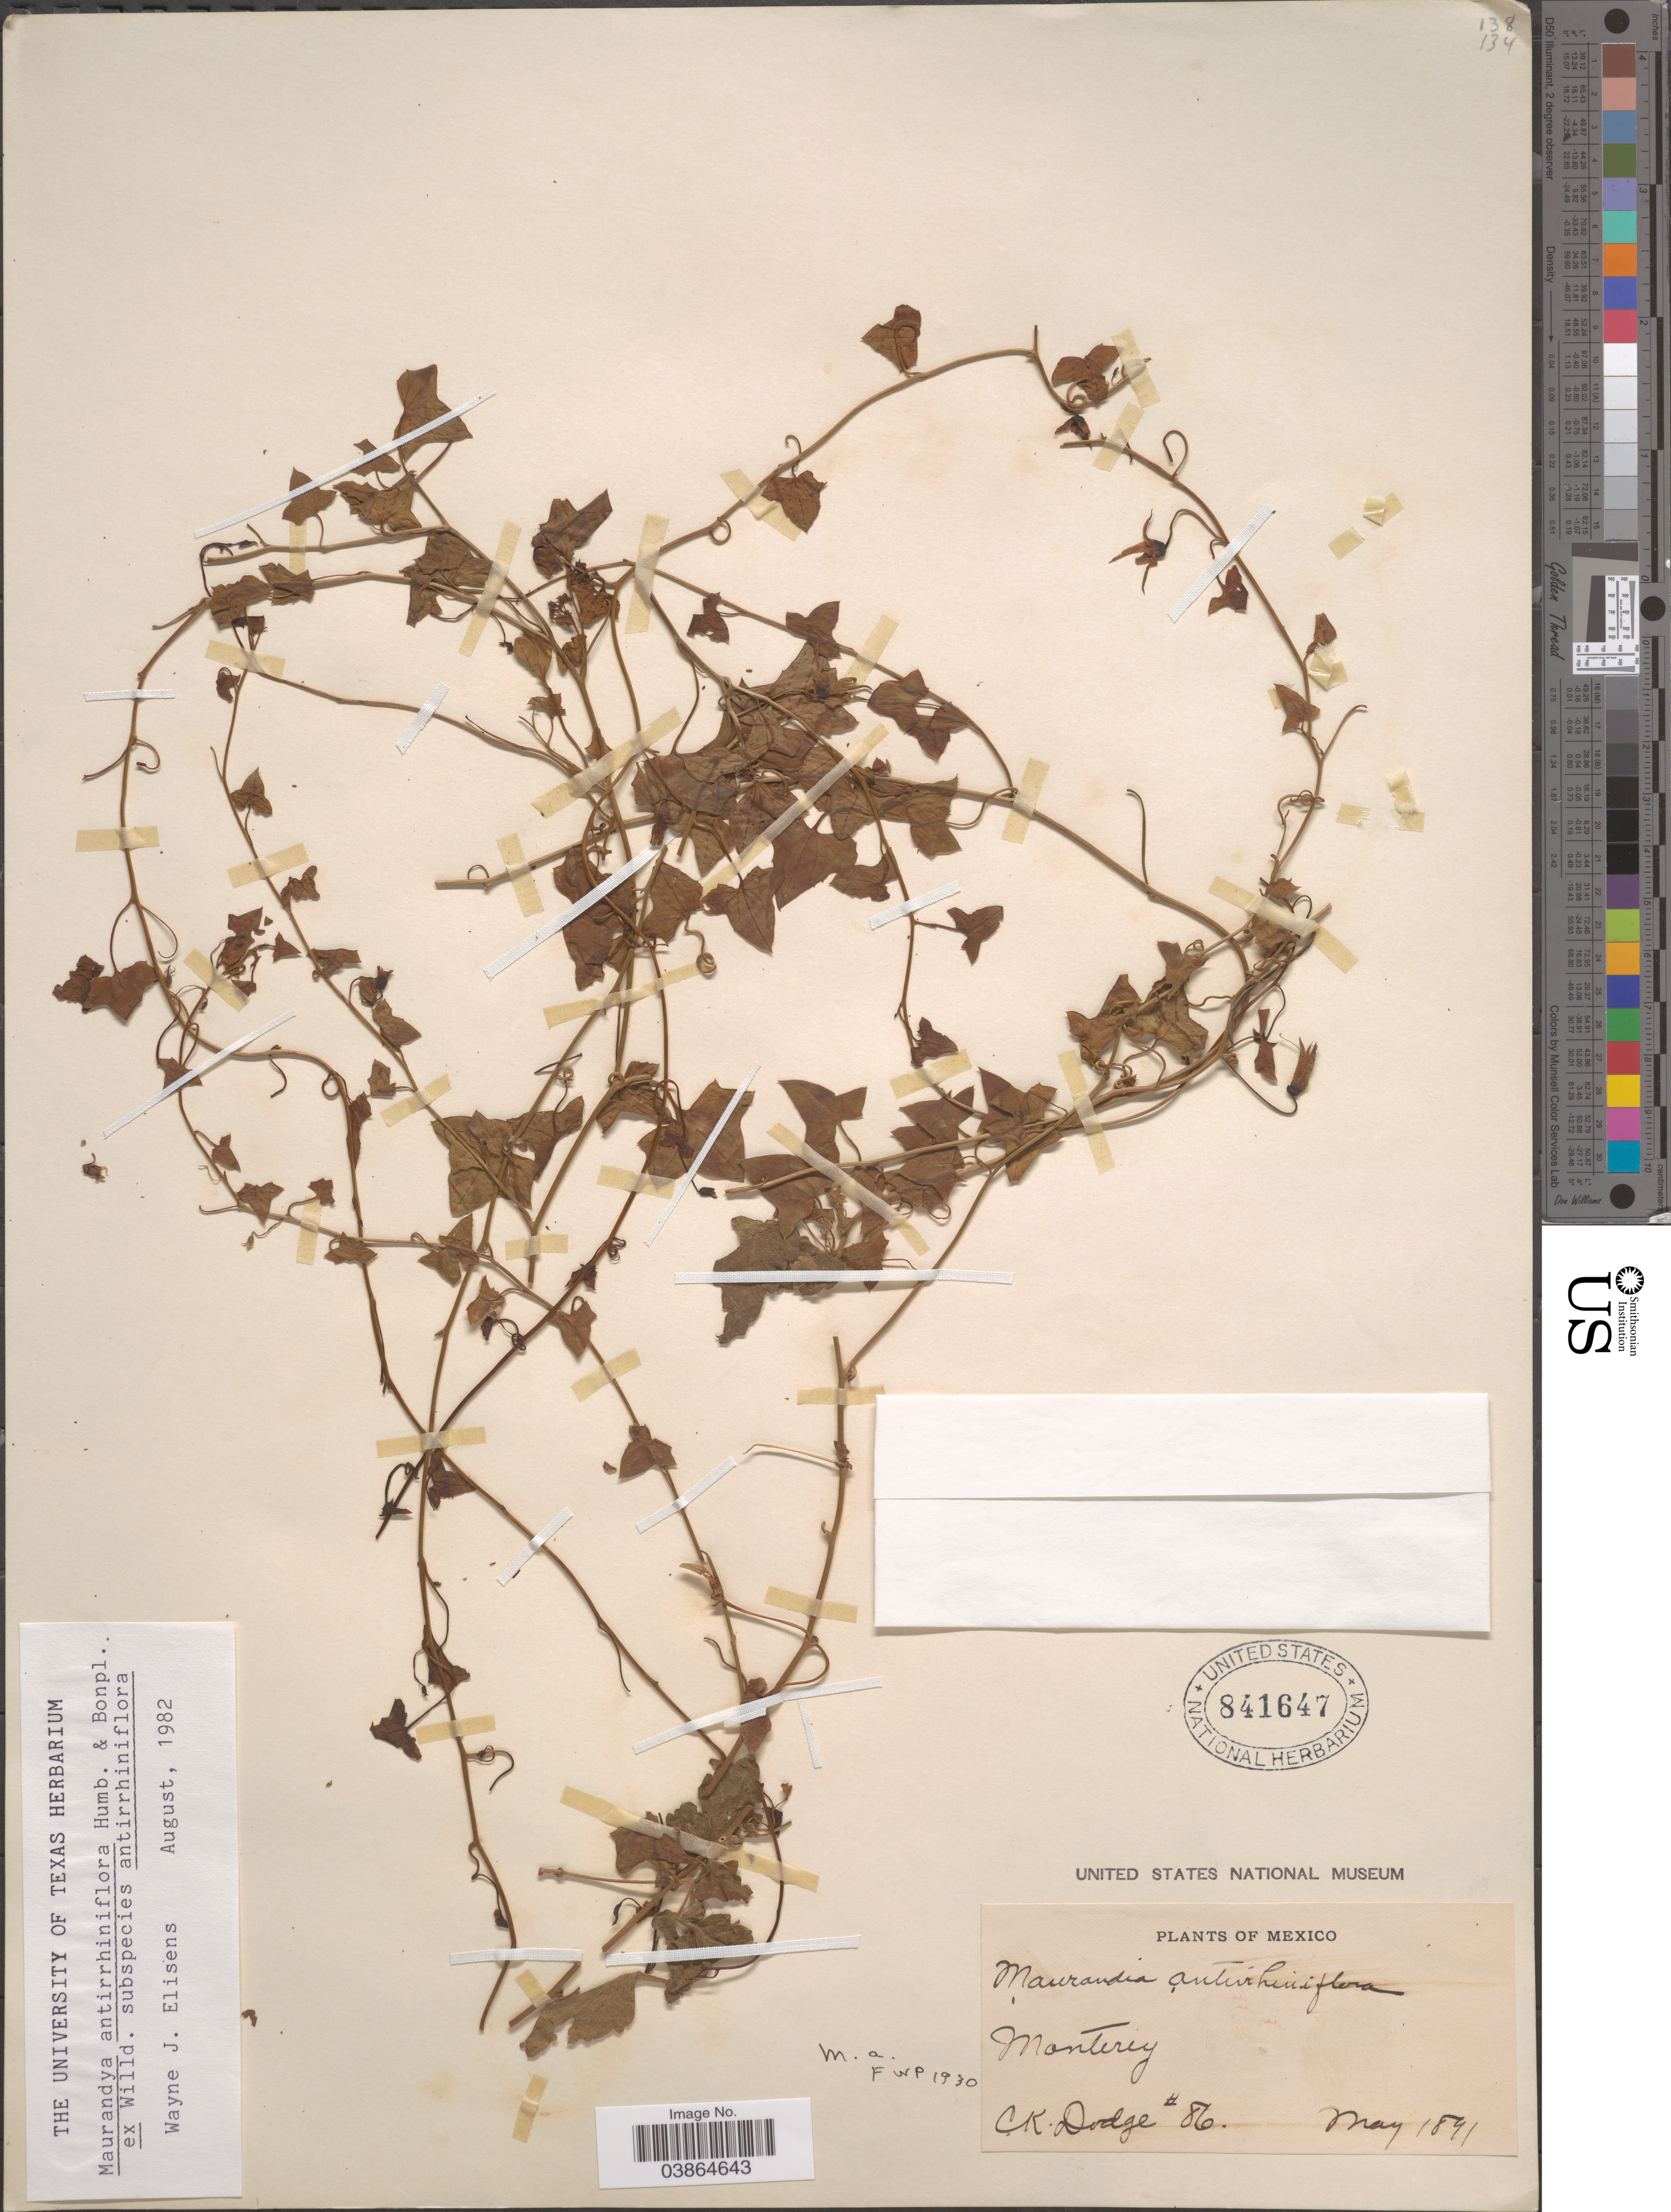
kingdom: Plantae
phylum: Tracheophyta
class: Magnoliopsida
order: Lamiales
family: Plantaginaceae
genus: Maurandya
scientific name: Maurandya antirrhiniflora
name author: Humb. & Bonpl. ex Willd.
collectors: C. Dodge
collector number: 86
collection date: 1891-05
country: Mexico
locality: Monterey.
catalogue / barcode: US 841647